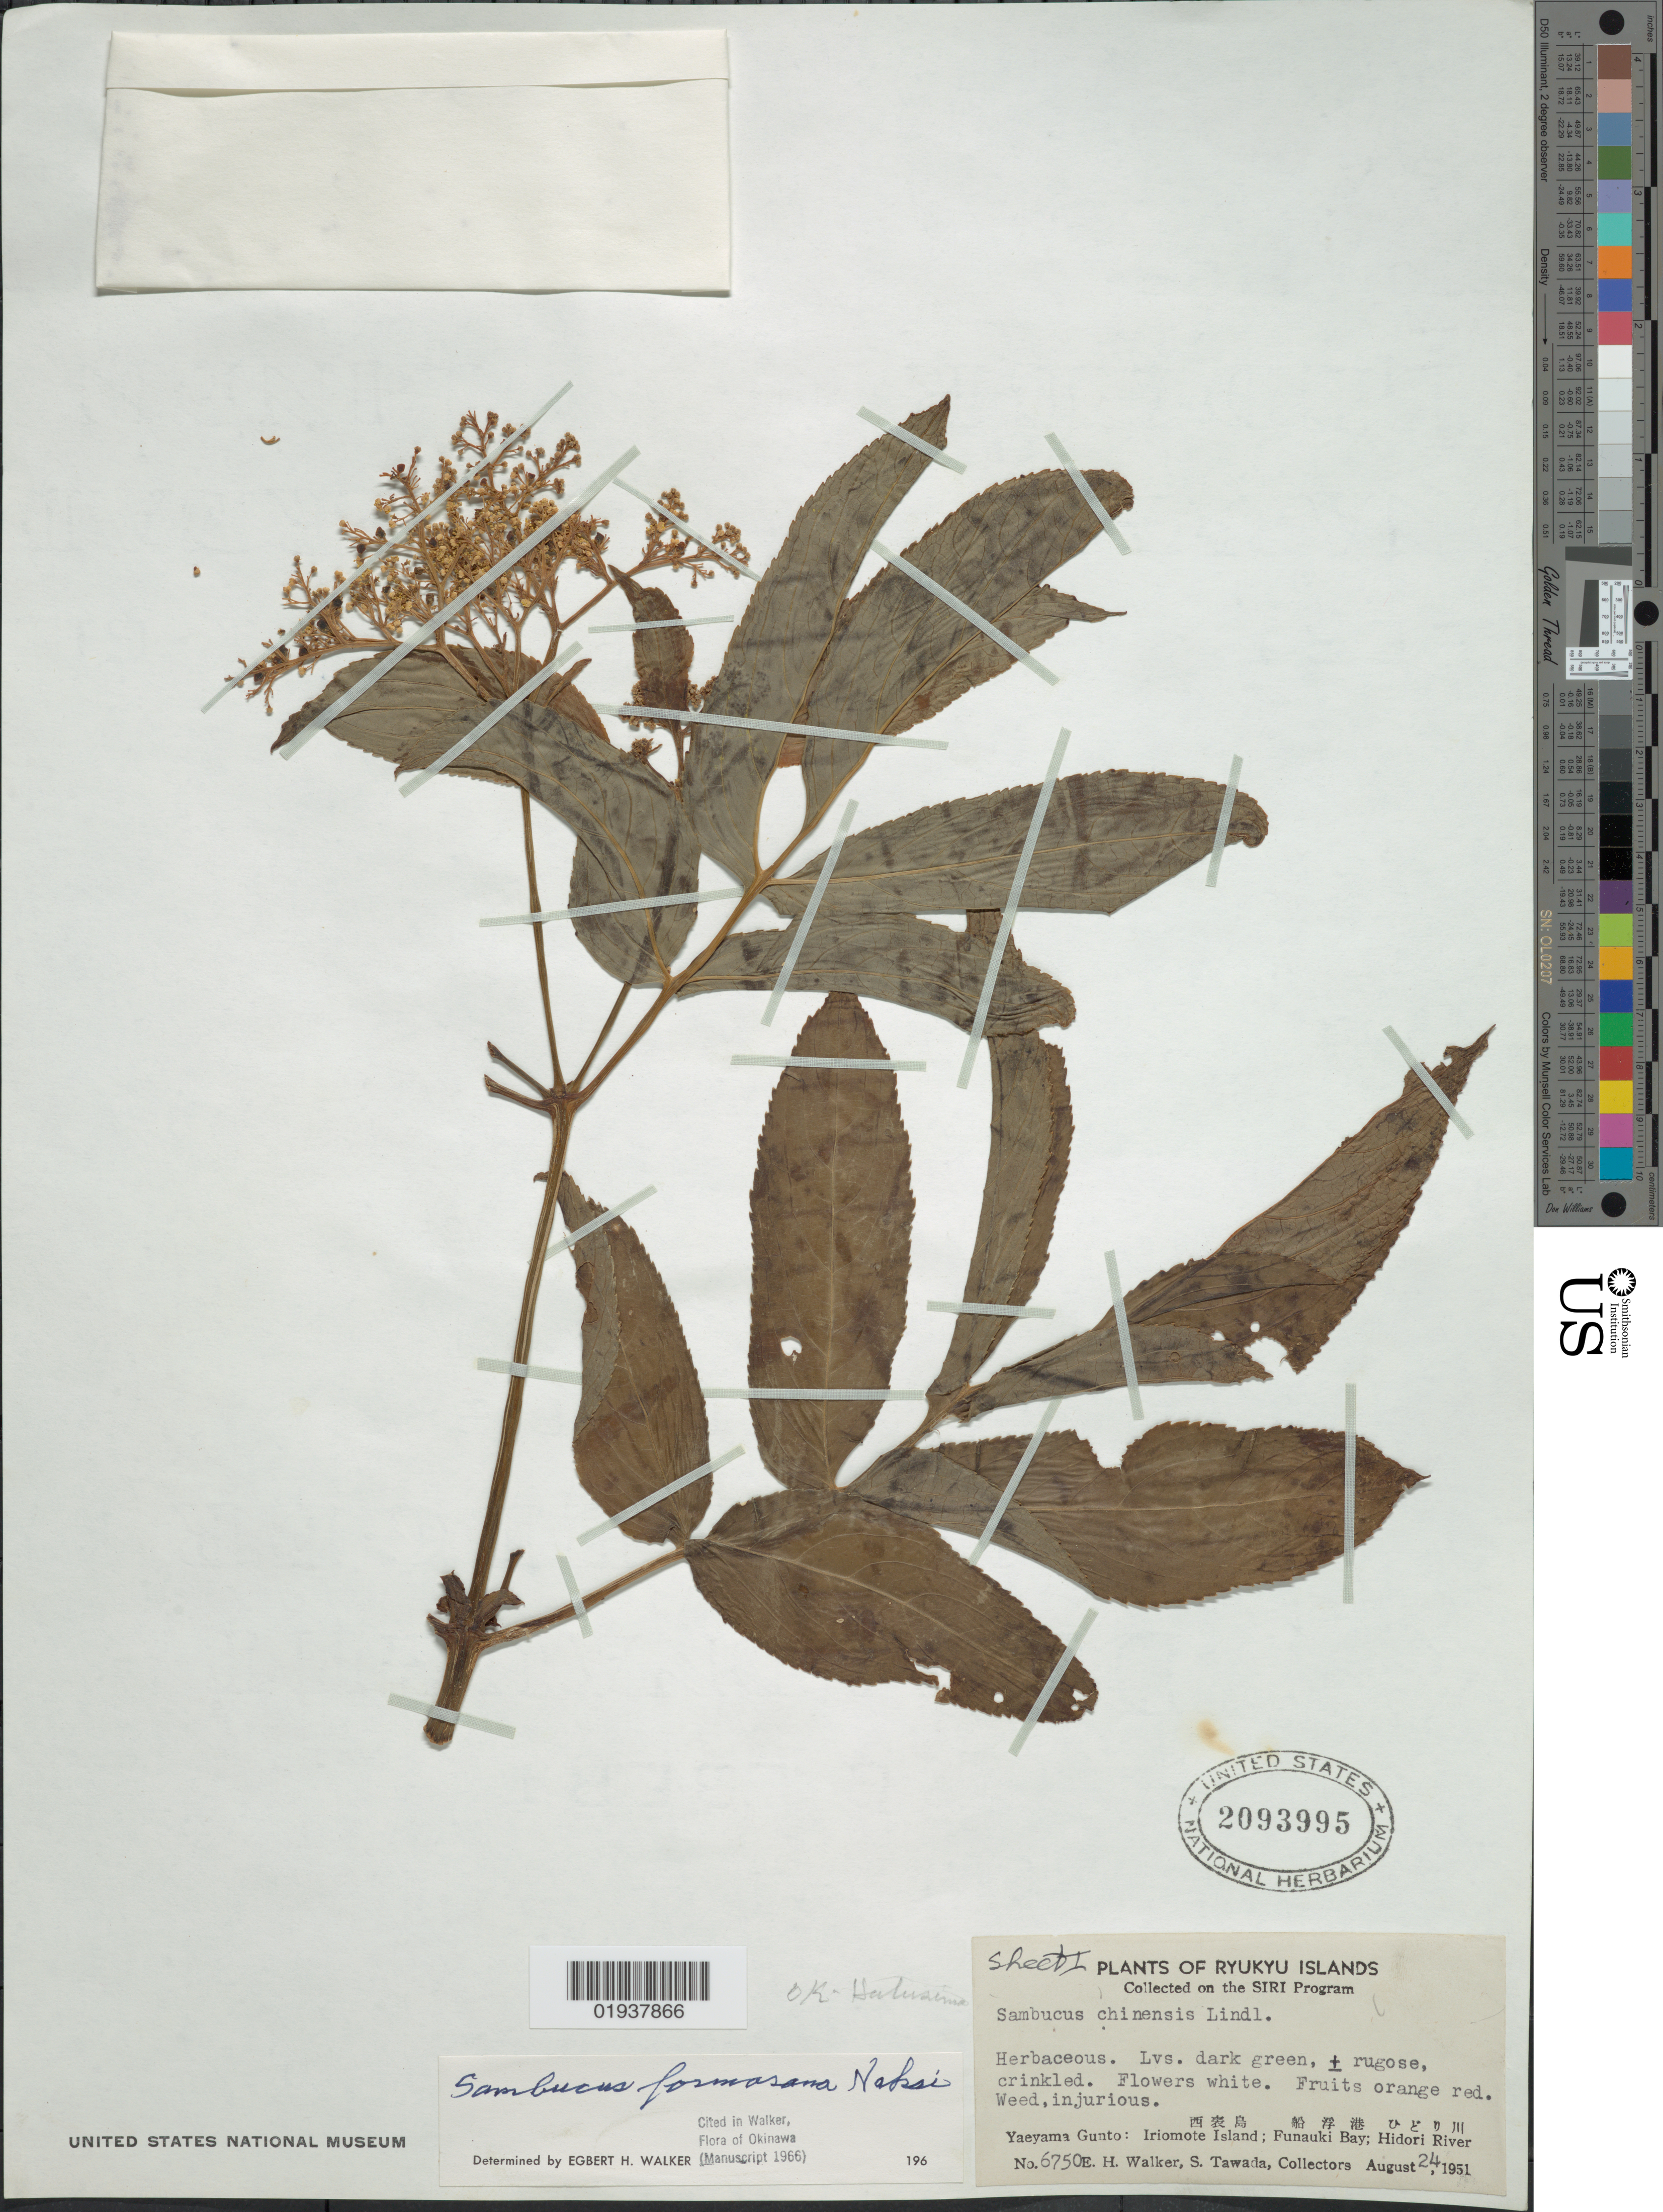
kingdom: Plantae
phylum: Tracheophyta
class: Magnoliopsida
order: Dipsacales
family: Viburnaceae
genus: Sambucus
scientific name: Sambucus javanica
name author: Blume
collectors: E. H. Walker & S. Tawada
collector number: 6750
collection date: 1951-08-24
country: Japan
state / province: Okinawa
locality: Ryukyu Islands. Yaeyama Gunto: Iriomote Island; Funauki Bay; Hidori River.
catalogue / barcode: US 2093995